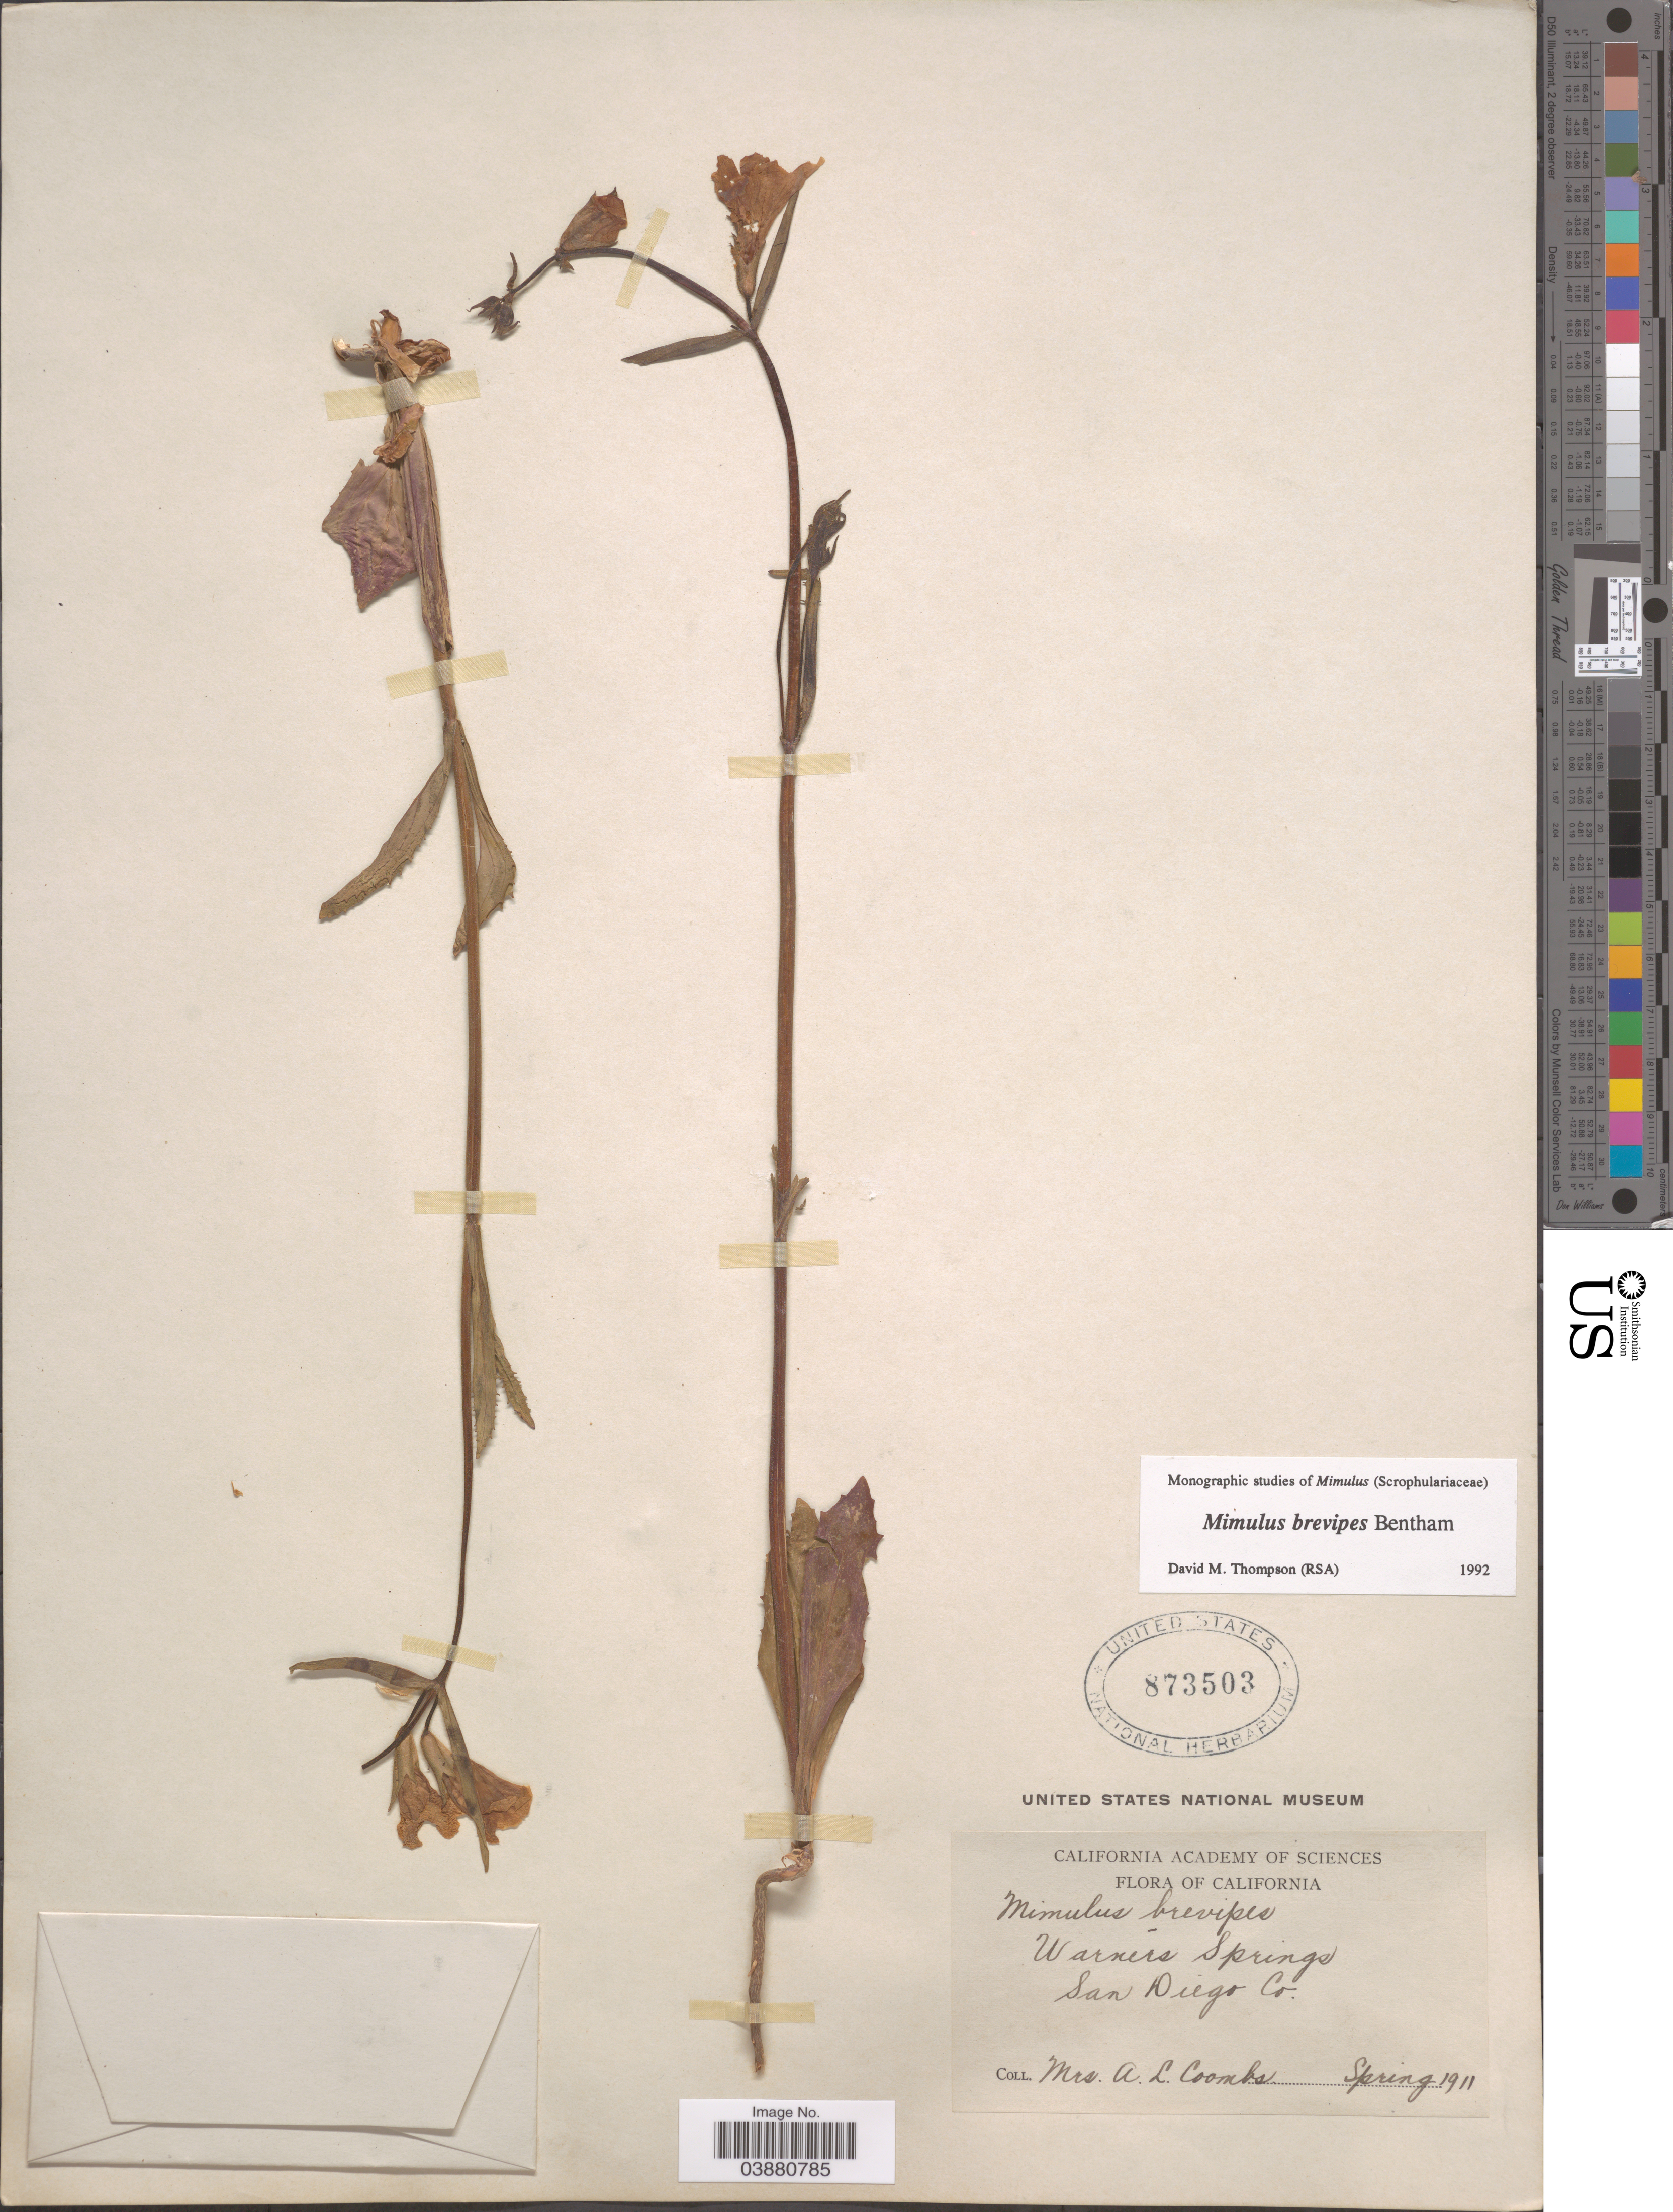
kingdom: Plantae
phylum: Tracheophyta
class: Magnoliopsida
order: Lamiales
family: Phrymaceae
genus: Mimulus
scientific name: Mimulus brevipes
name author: Benth.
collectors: A. Coombs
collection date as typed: Spring 1911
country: United States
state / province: California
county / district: San Diego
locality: Warner's Springs. San Diego Co.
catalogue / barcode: US 873503